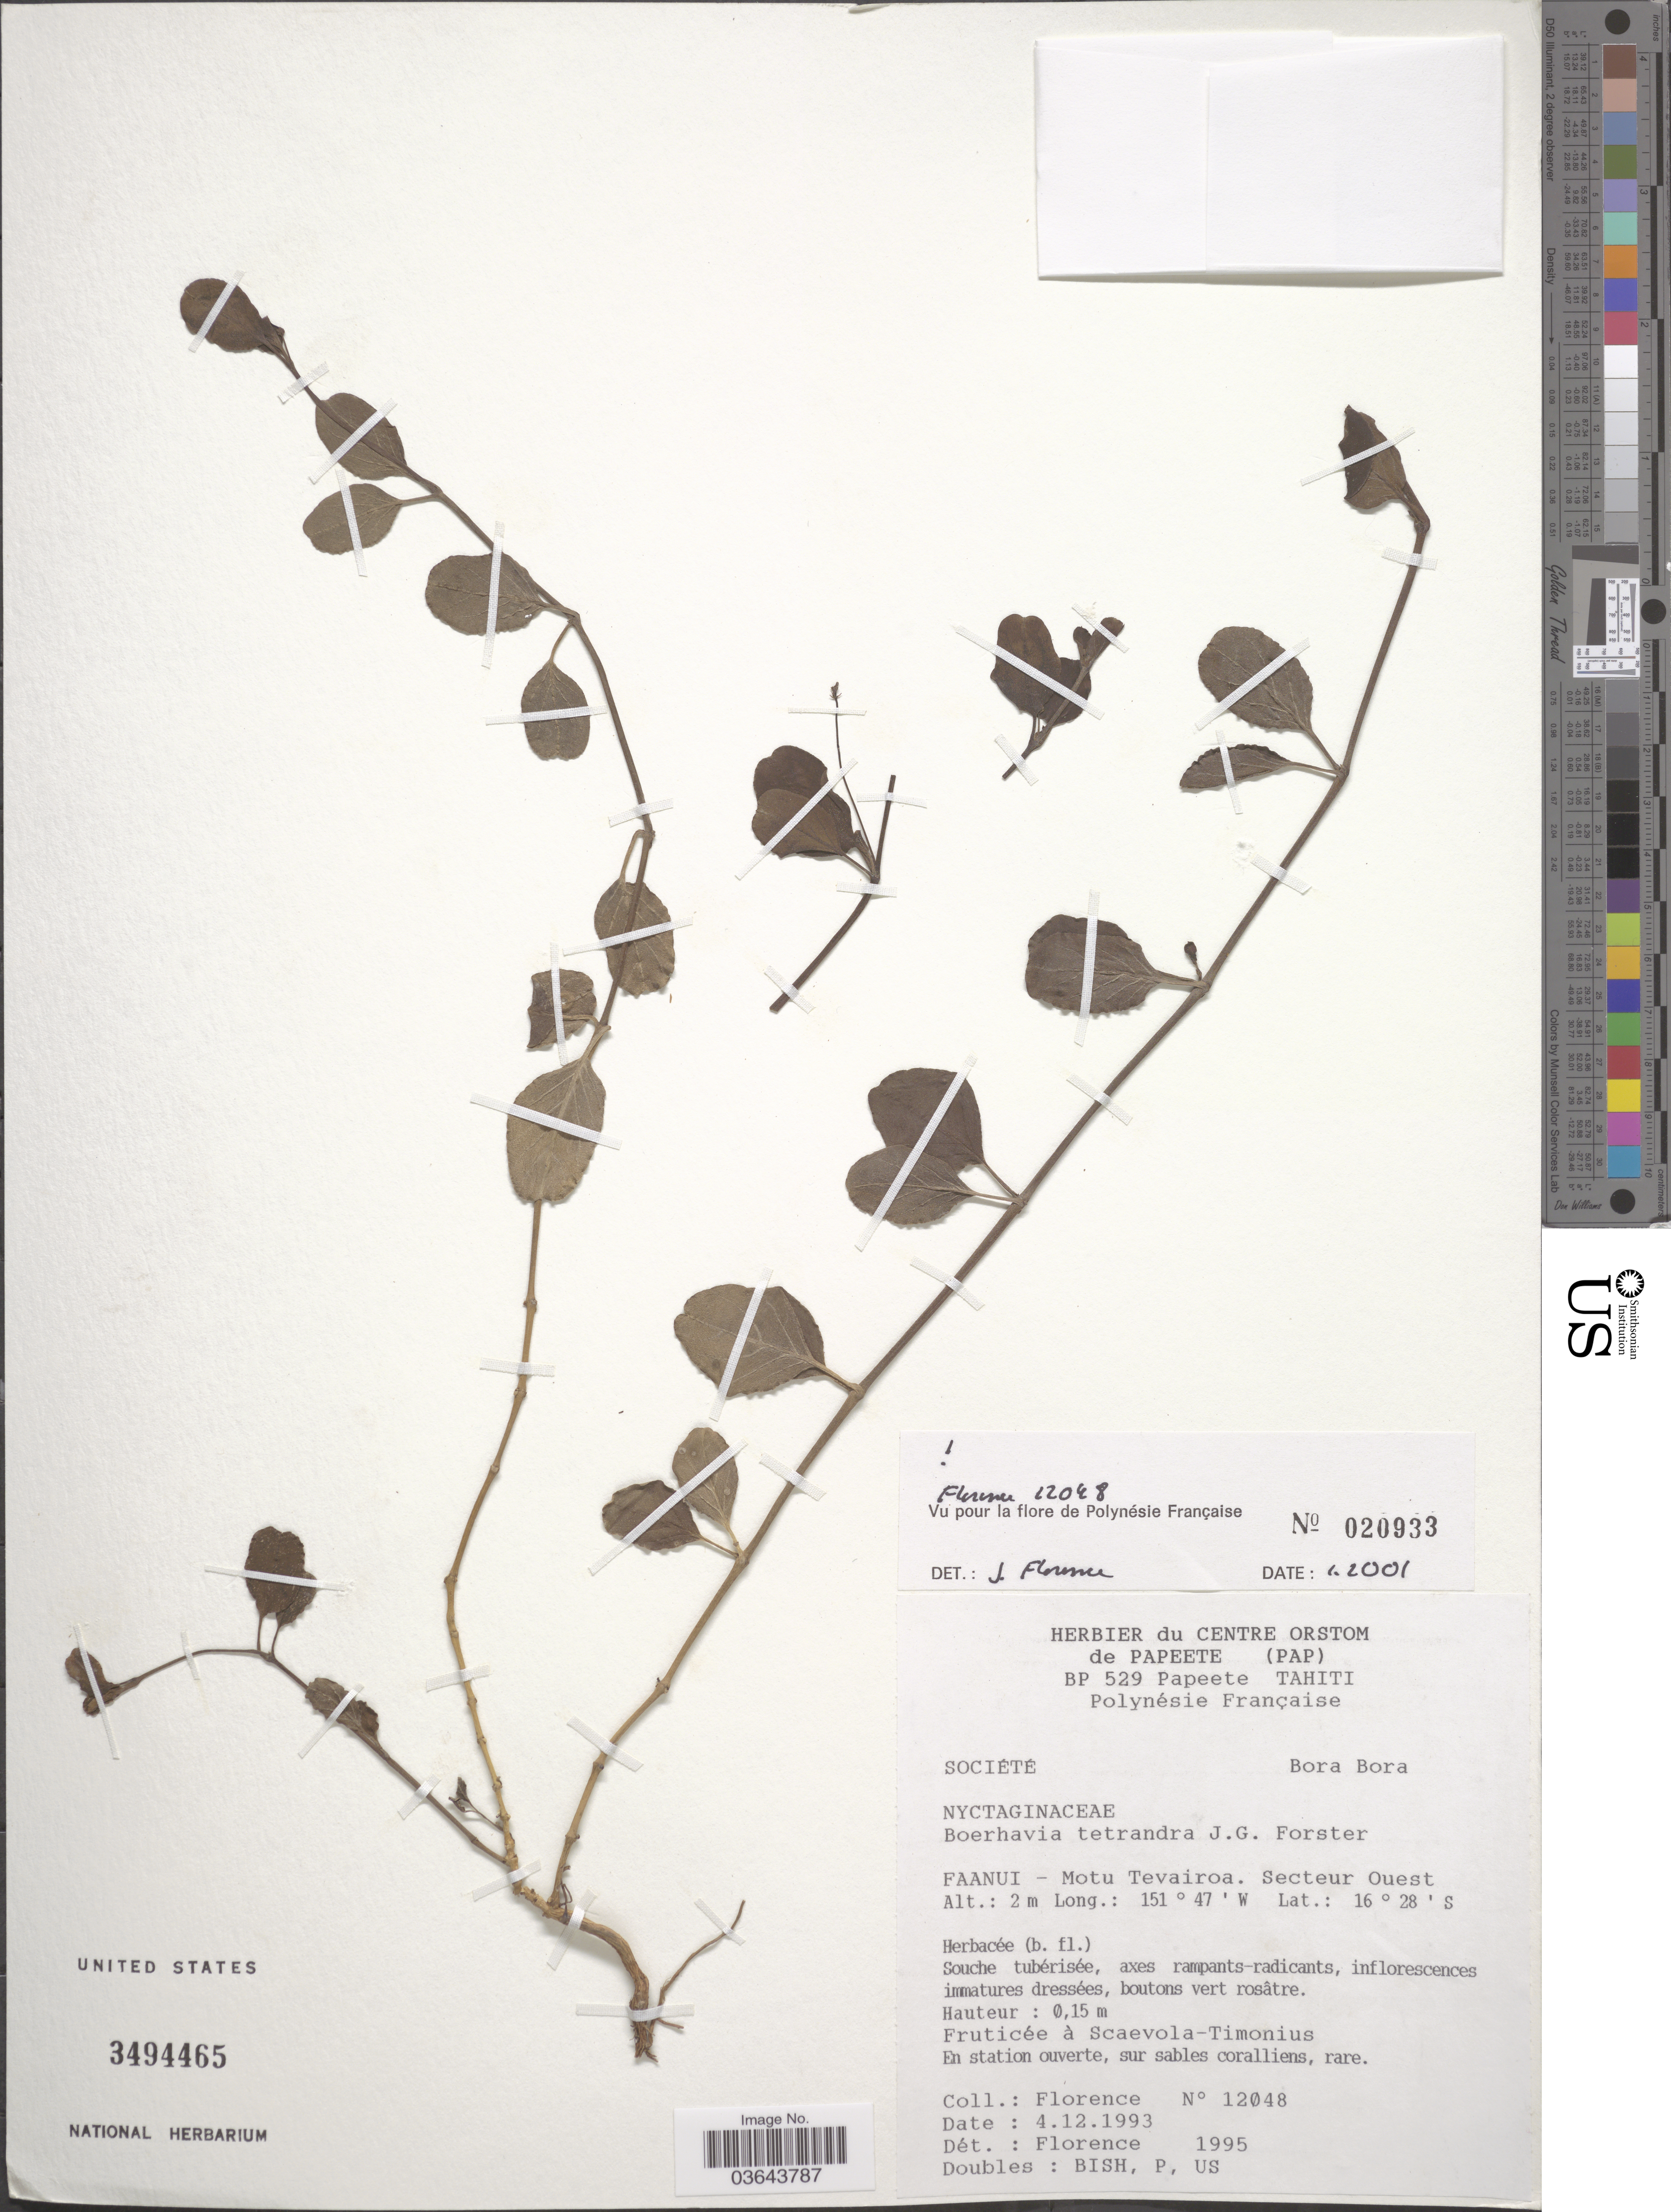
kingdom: Plantae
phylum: Tracheophyta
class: Magnoliopsida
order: Caryophyllales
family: Nyctaginaceae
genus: Boerhavia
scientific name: Boerhavia tetrandra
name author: G. Forst.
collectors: -. Florence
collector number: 12048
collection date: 1993-12-04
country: French Polynesia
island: Bora Bora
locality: Société. Bora Bora. Faanui - Motu Tevairoa. Secteur Ouest.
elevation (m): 2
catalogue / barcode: US 3494465